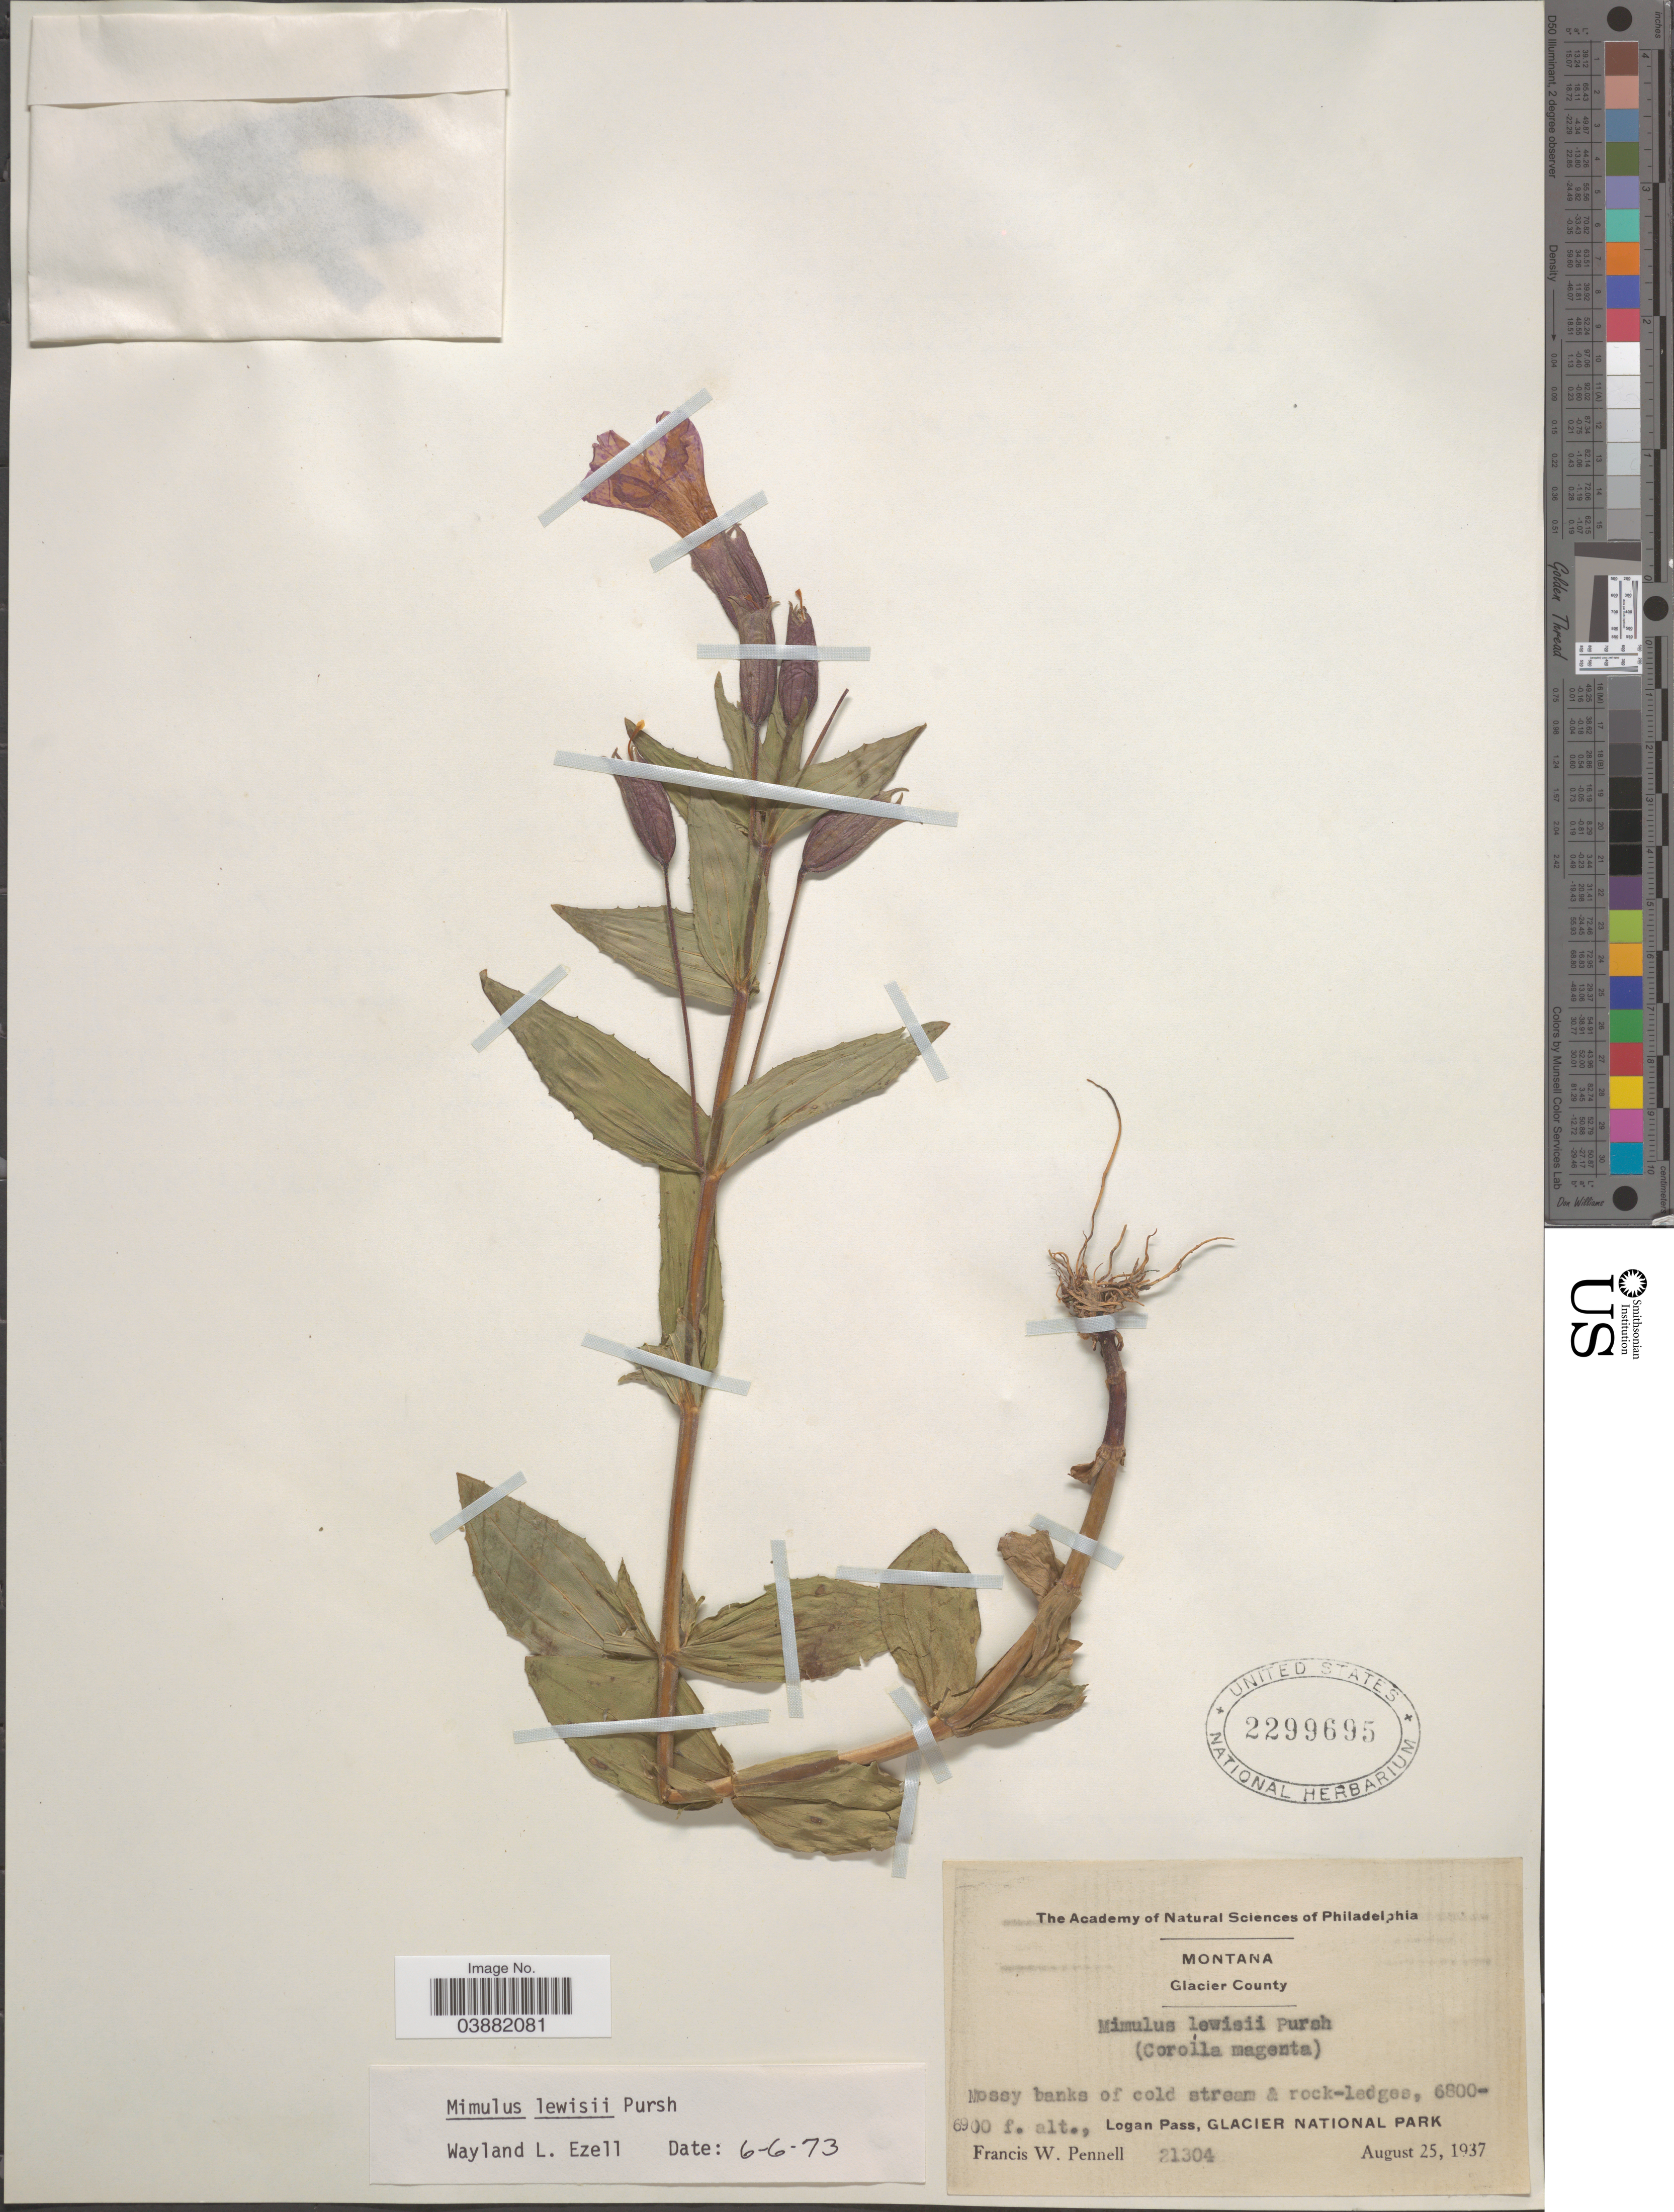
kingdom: Plantae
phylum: Tracheophyta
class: Magnoliopsida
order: Lamiales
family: Phrymaceae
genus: Mimulus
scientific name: Mimulus lewisii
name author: Pursh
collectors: F. W. Pennell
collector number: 21304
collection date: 1937-08-25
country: United States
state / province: Montana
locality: Glacier County. Logan Pass, Glacier National Park.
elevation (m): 2073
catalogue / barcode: US 2299695